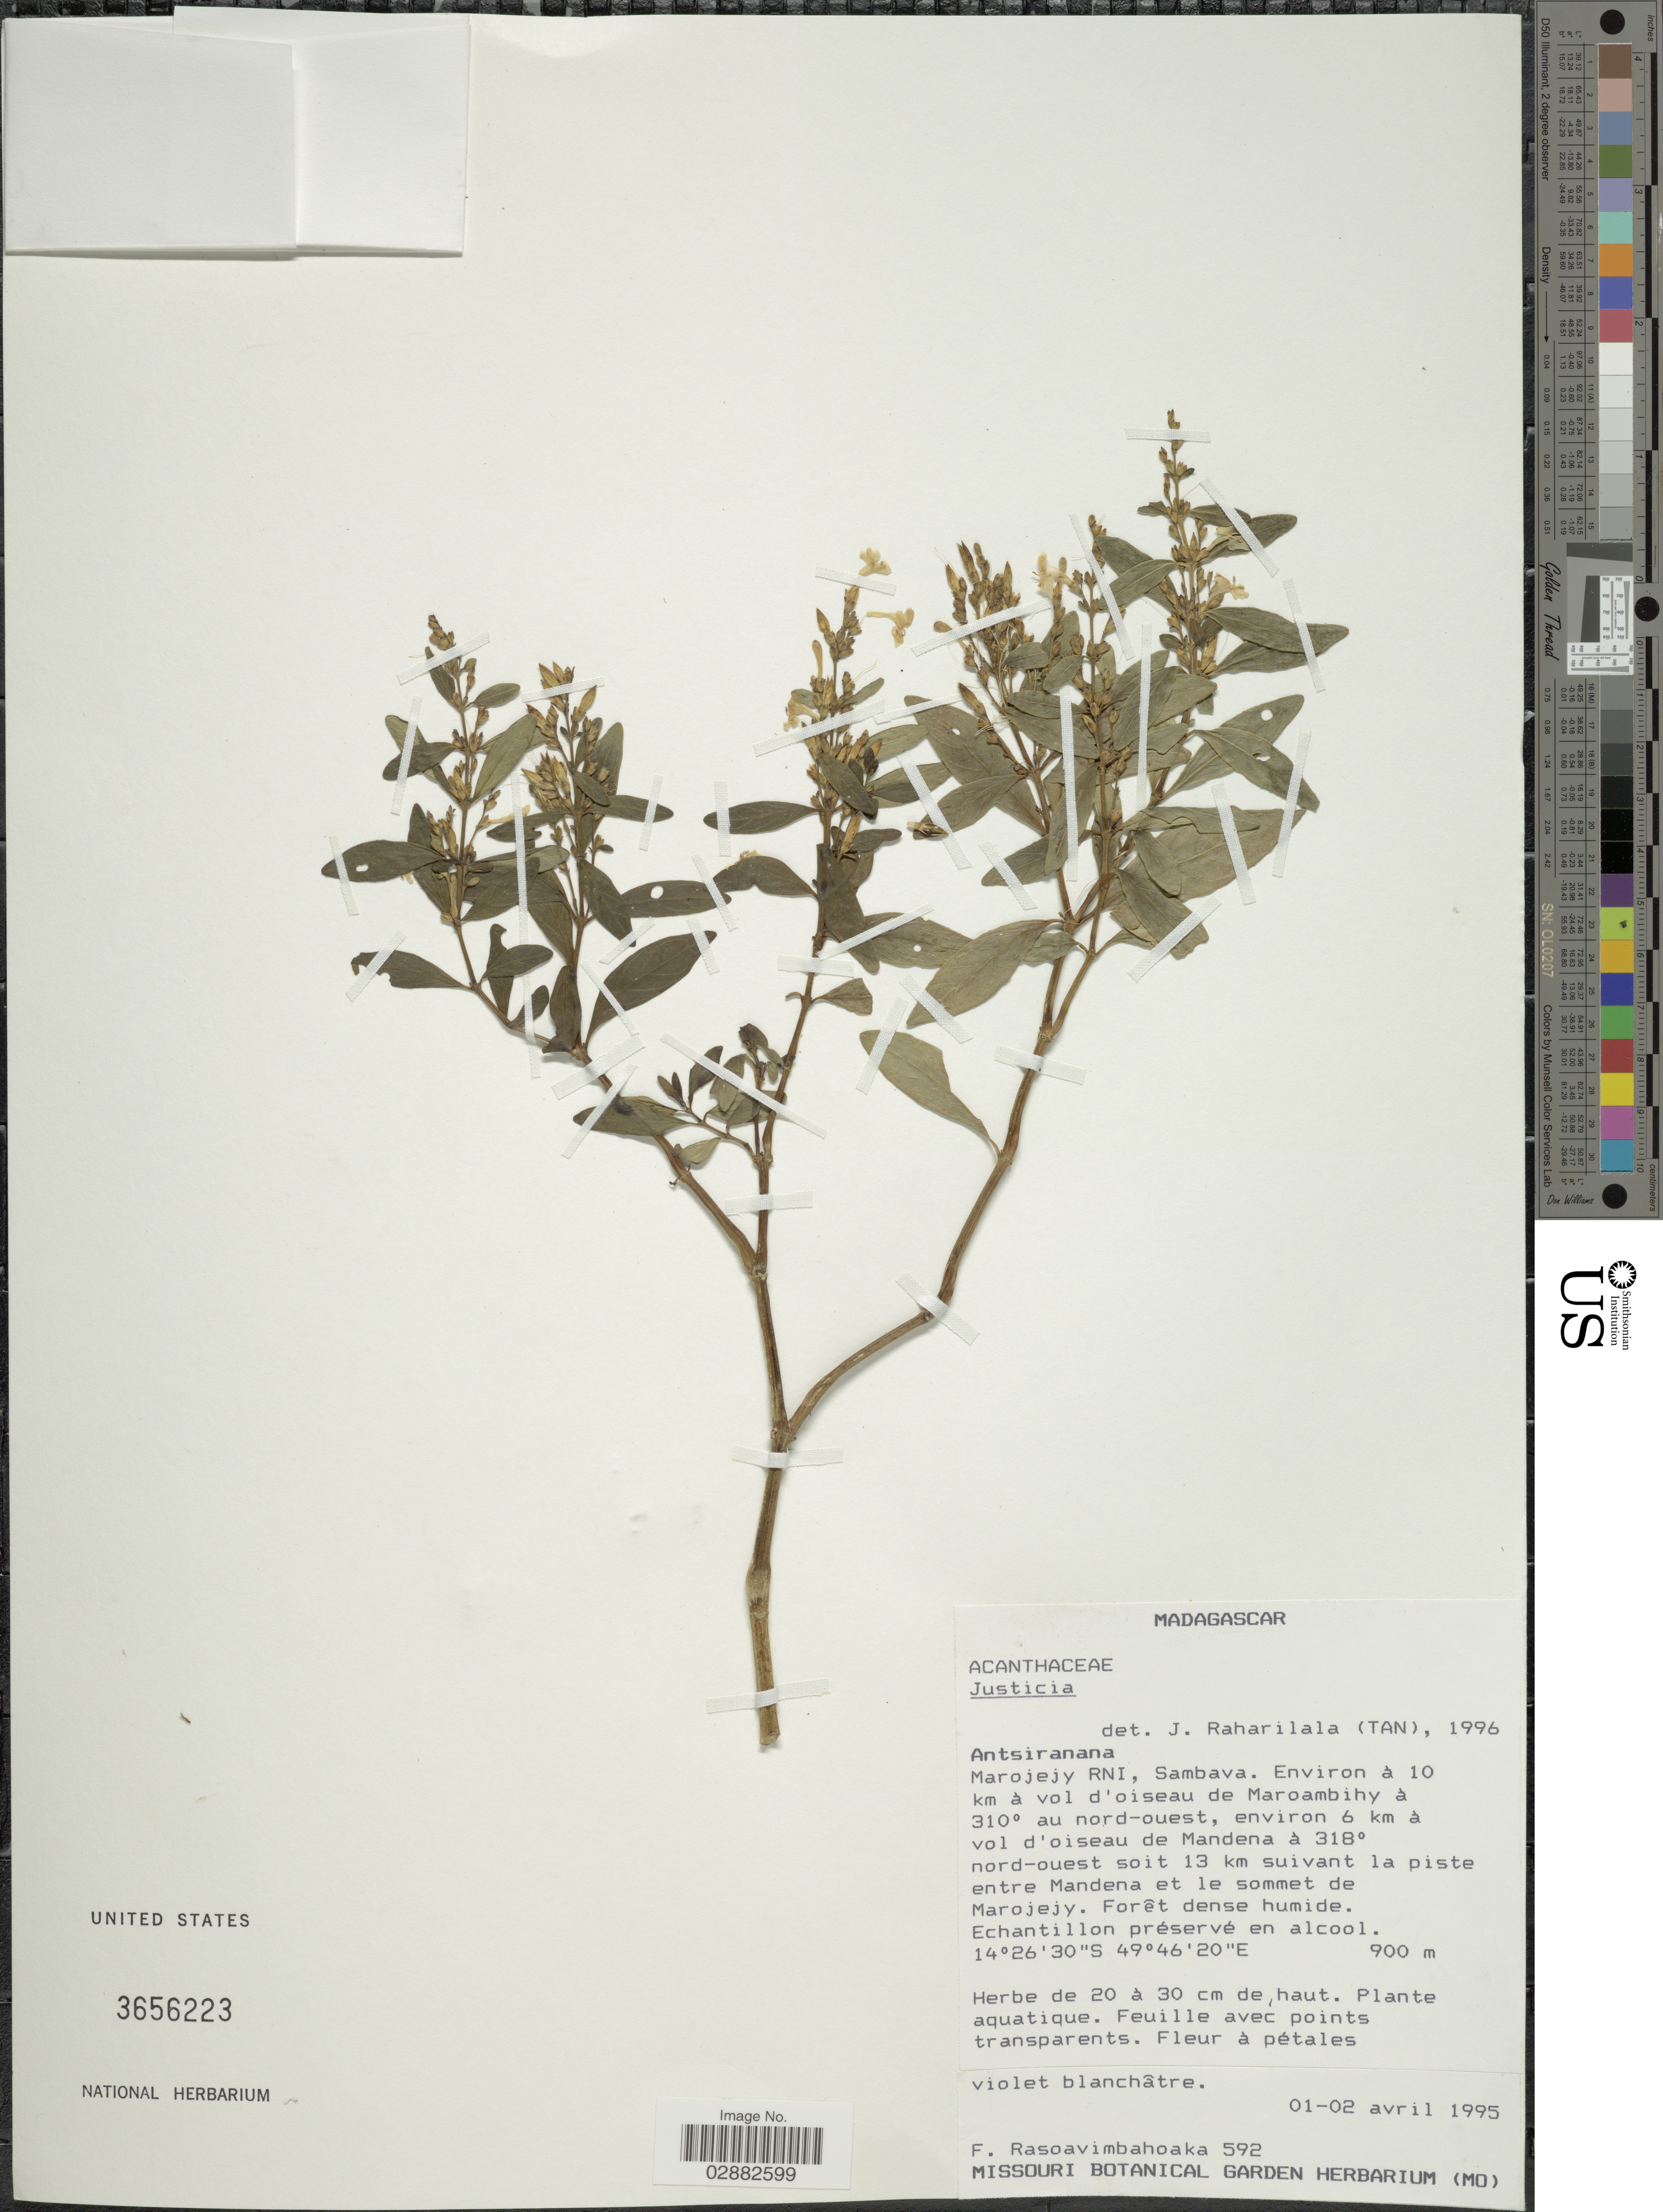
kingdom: Plantae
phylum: Tracheophyta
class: Magnoliopsida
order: Lamiales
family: Acanthaceae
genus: Justicia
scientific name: Justicia sp.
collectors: F. Rasoavimbahoaka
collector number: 592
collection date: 1995-04-01/1995-04-02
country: Madagascar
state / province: Sava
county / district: Sambava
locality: Marjojejy RNI, Sambava. Environ à 10 km à vol d' oiseau de Maroambihy à 310° au nord-ouest, environ 6 km à vol d'oiseau de Mandena à 318° nord-ouest soit 13 km suivant la piste entre Mandena et le sommet de Marojejy.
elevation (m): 900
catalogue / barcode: US 3656223